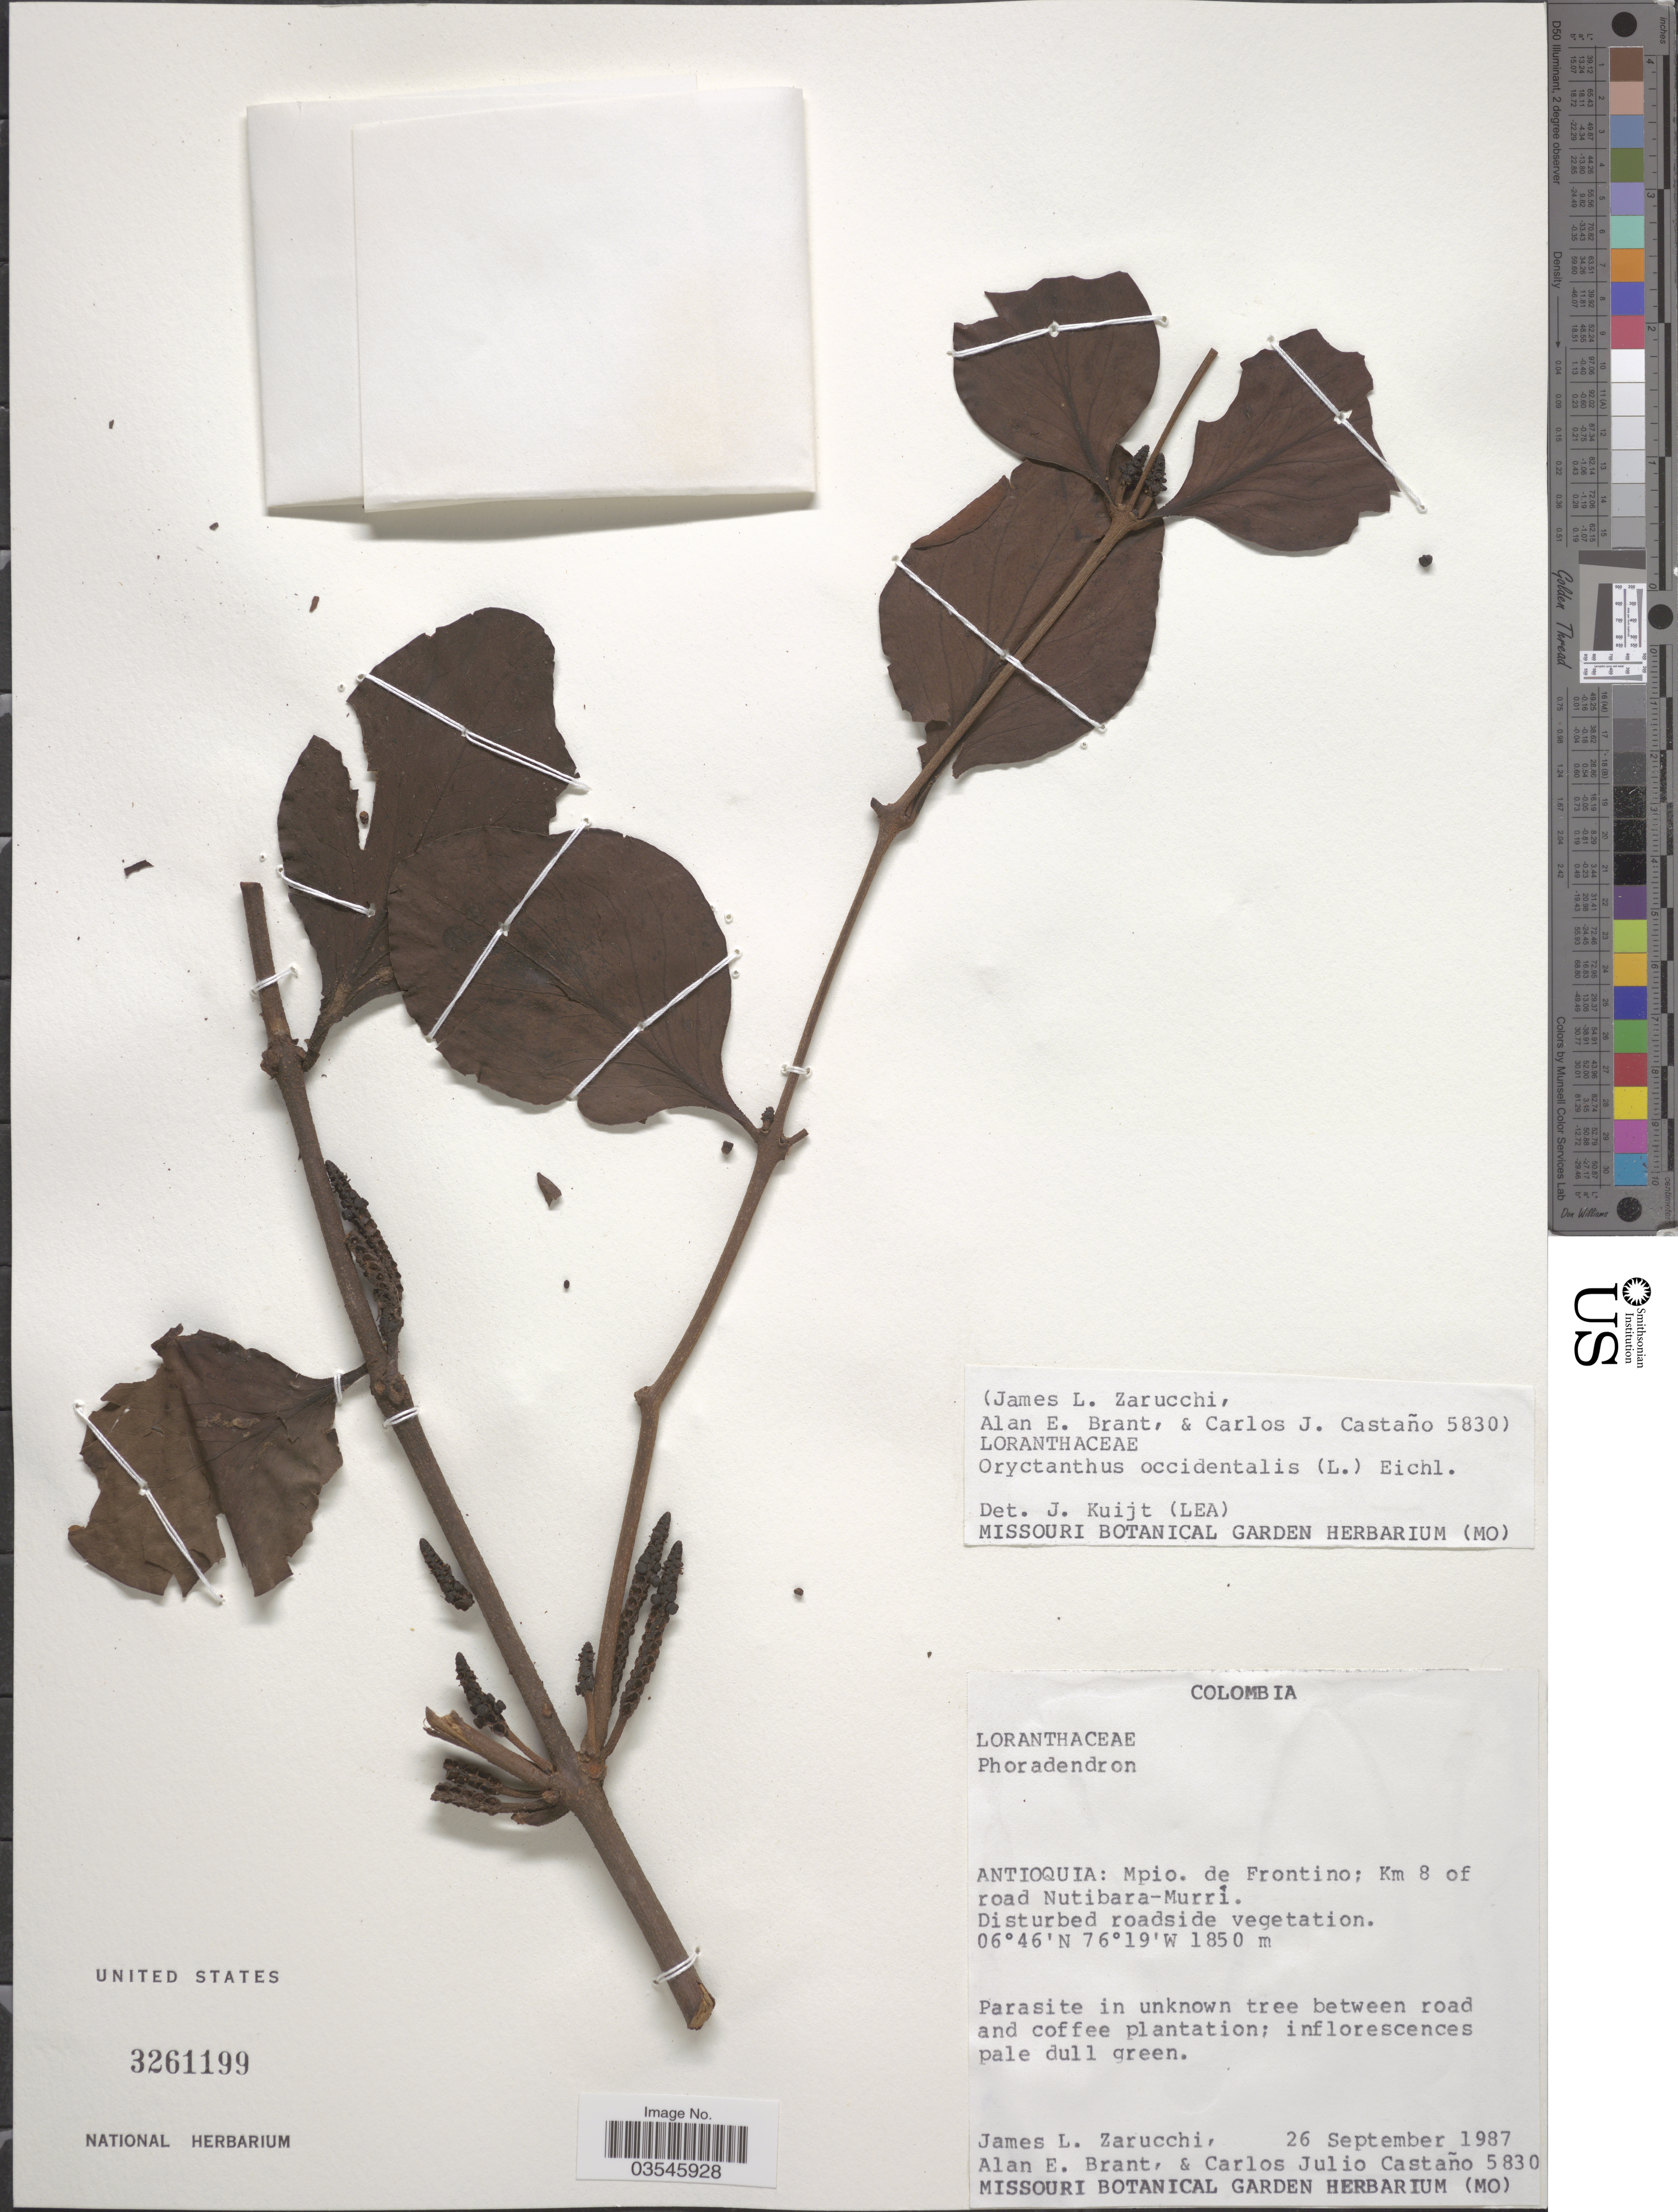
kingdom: Plantae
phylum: Tracheophyta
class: Magnoliopsida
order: Santalales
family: Loranthaceae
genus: Oryctanthus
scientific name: Oryctanthus occidentalis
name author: (L.) Eichler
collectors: J. L. Zarucchi, A. Brant & C. Castaño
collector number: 5830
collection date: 1987-09-26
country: Colombia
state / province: Antioquia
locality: Mpio. de Frontino; Km 8 of road Nutibara-Murrí.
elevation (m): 1850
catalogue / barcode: US 3261199